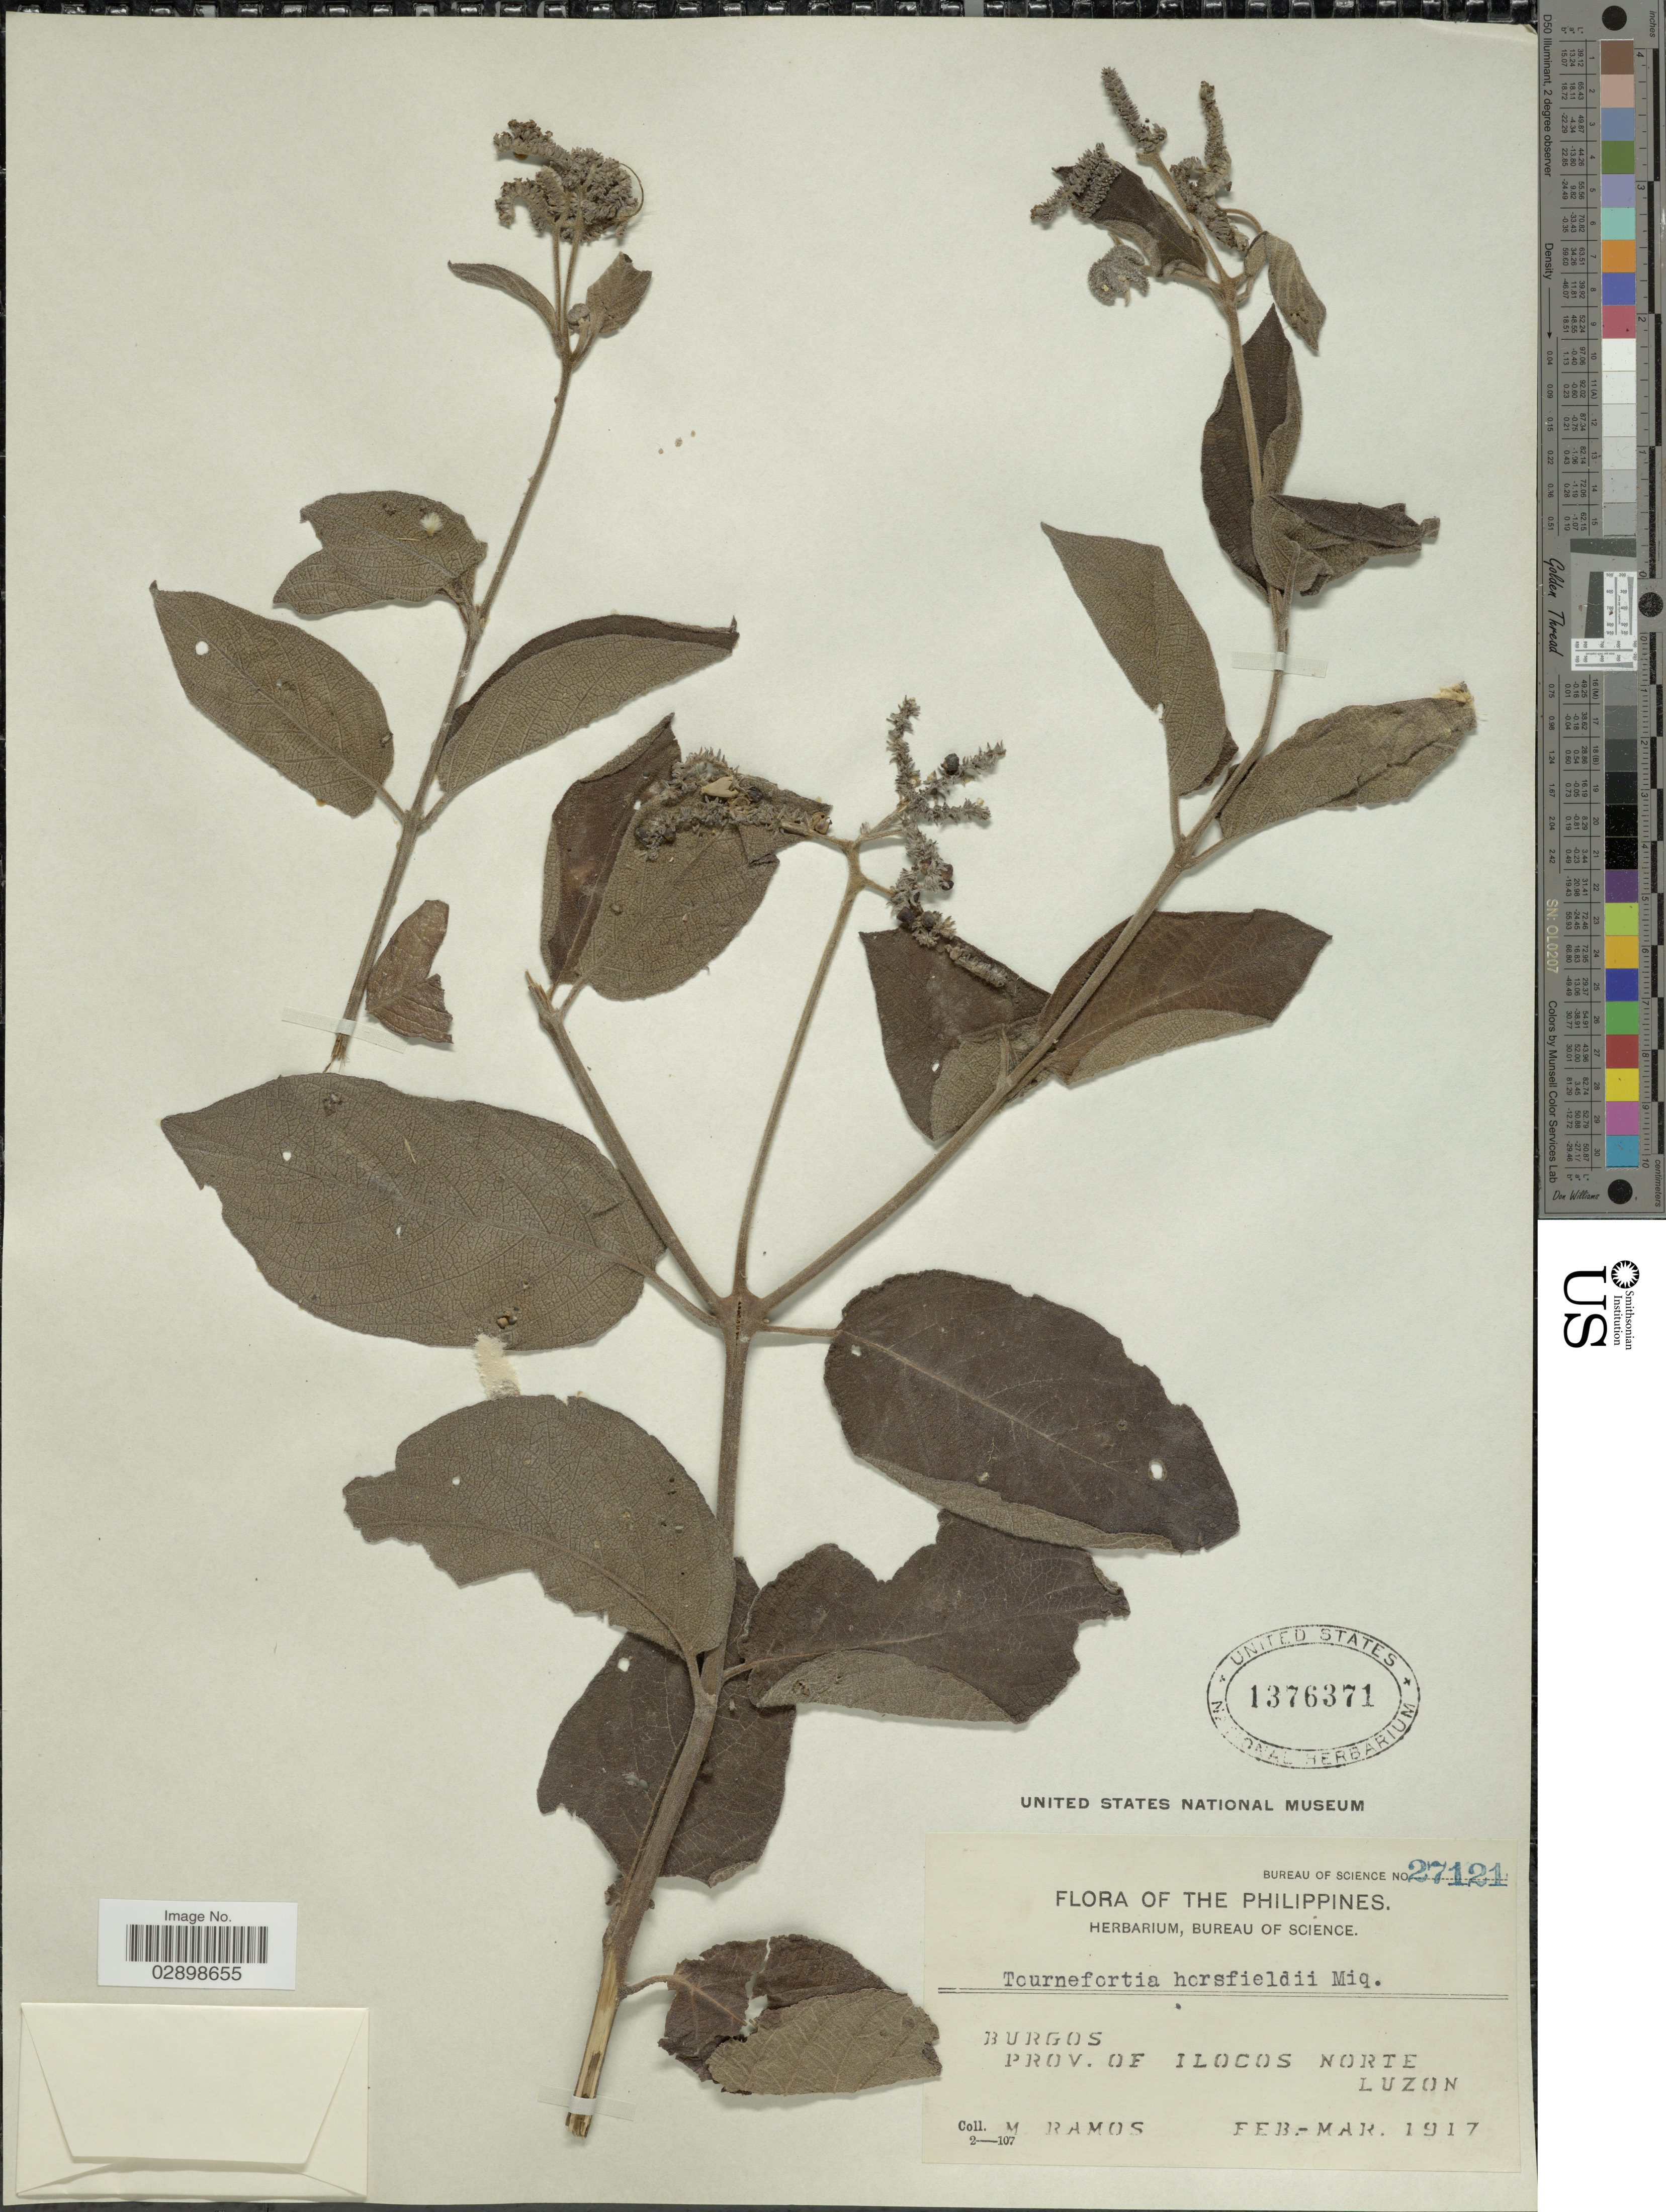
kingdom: Plantae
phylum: Tracheophyta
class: Magnoliopsida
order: Boraginales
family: Heliotropiaceae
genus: Tournefortia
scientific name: Tournefortia horsfieldii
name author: Miq.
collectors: M. Ramos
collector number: Bureau of Science 27121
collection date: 1917-02/1917-03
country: Philippines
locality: Burgos, Prov. of Ilocos Norte, Luzon.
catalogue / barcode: US 1376371